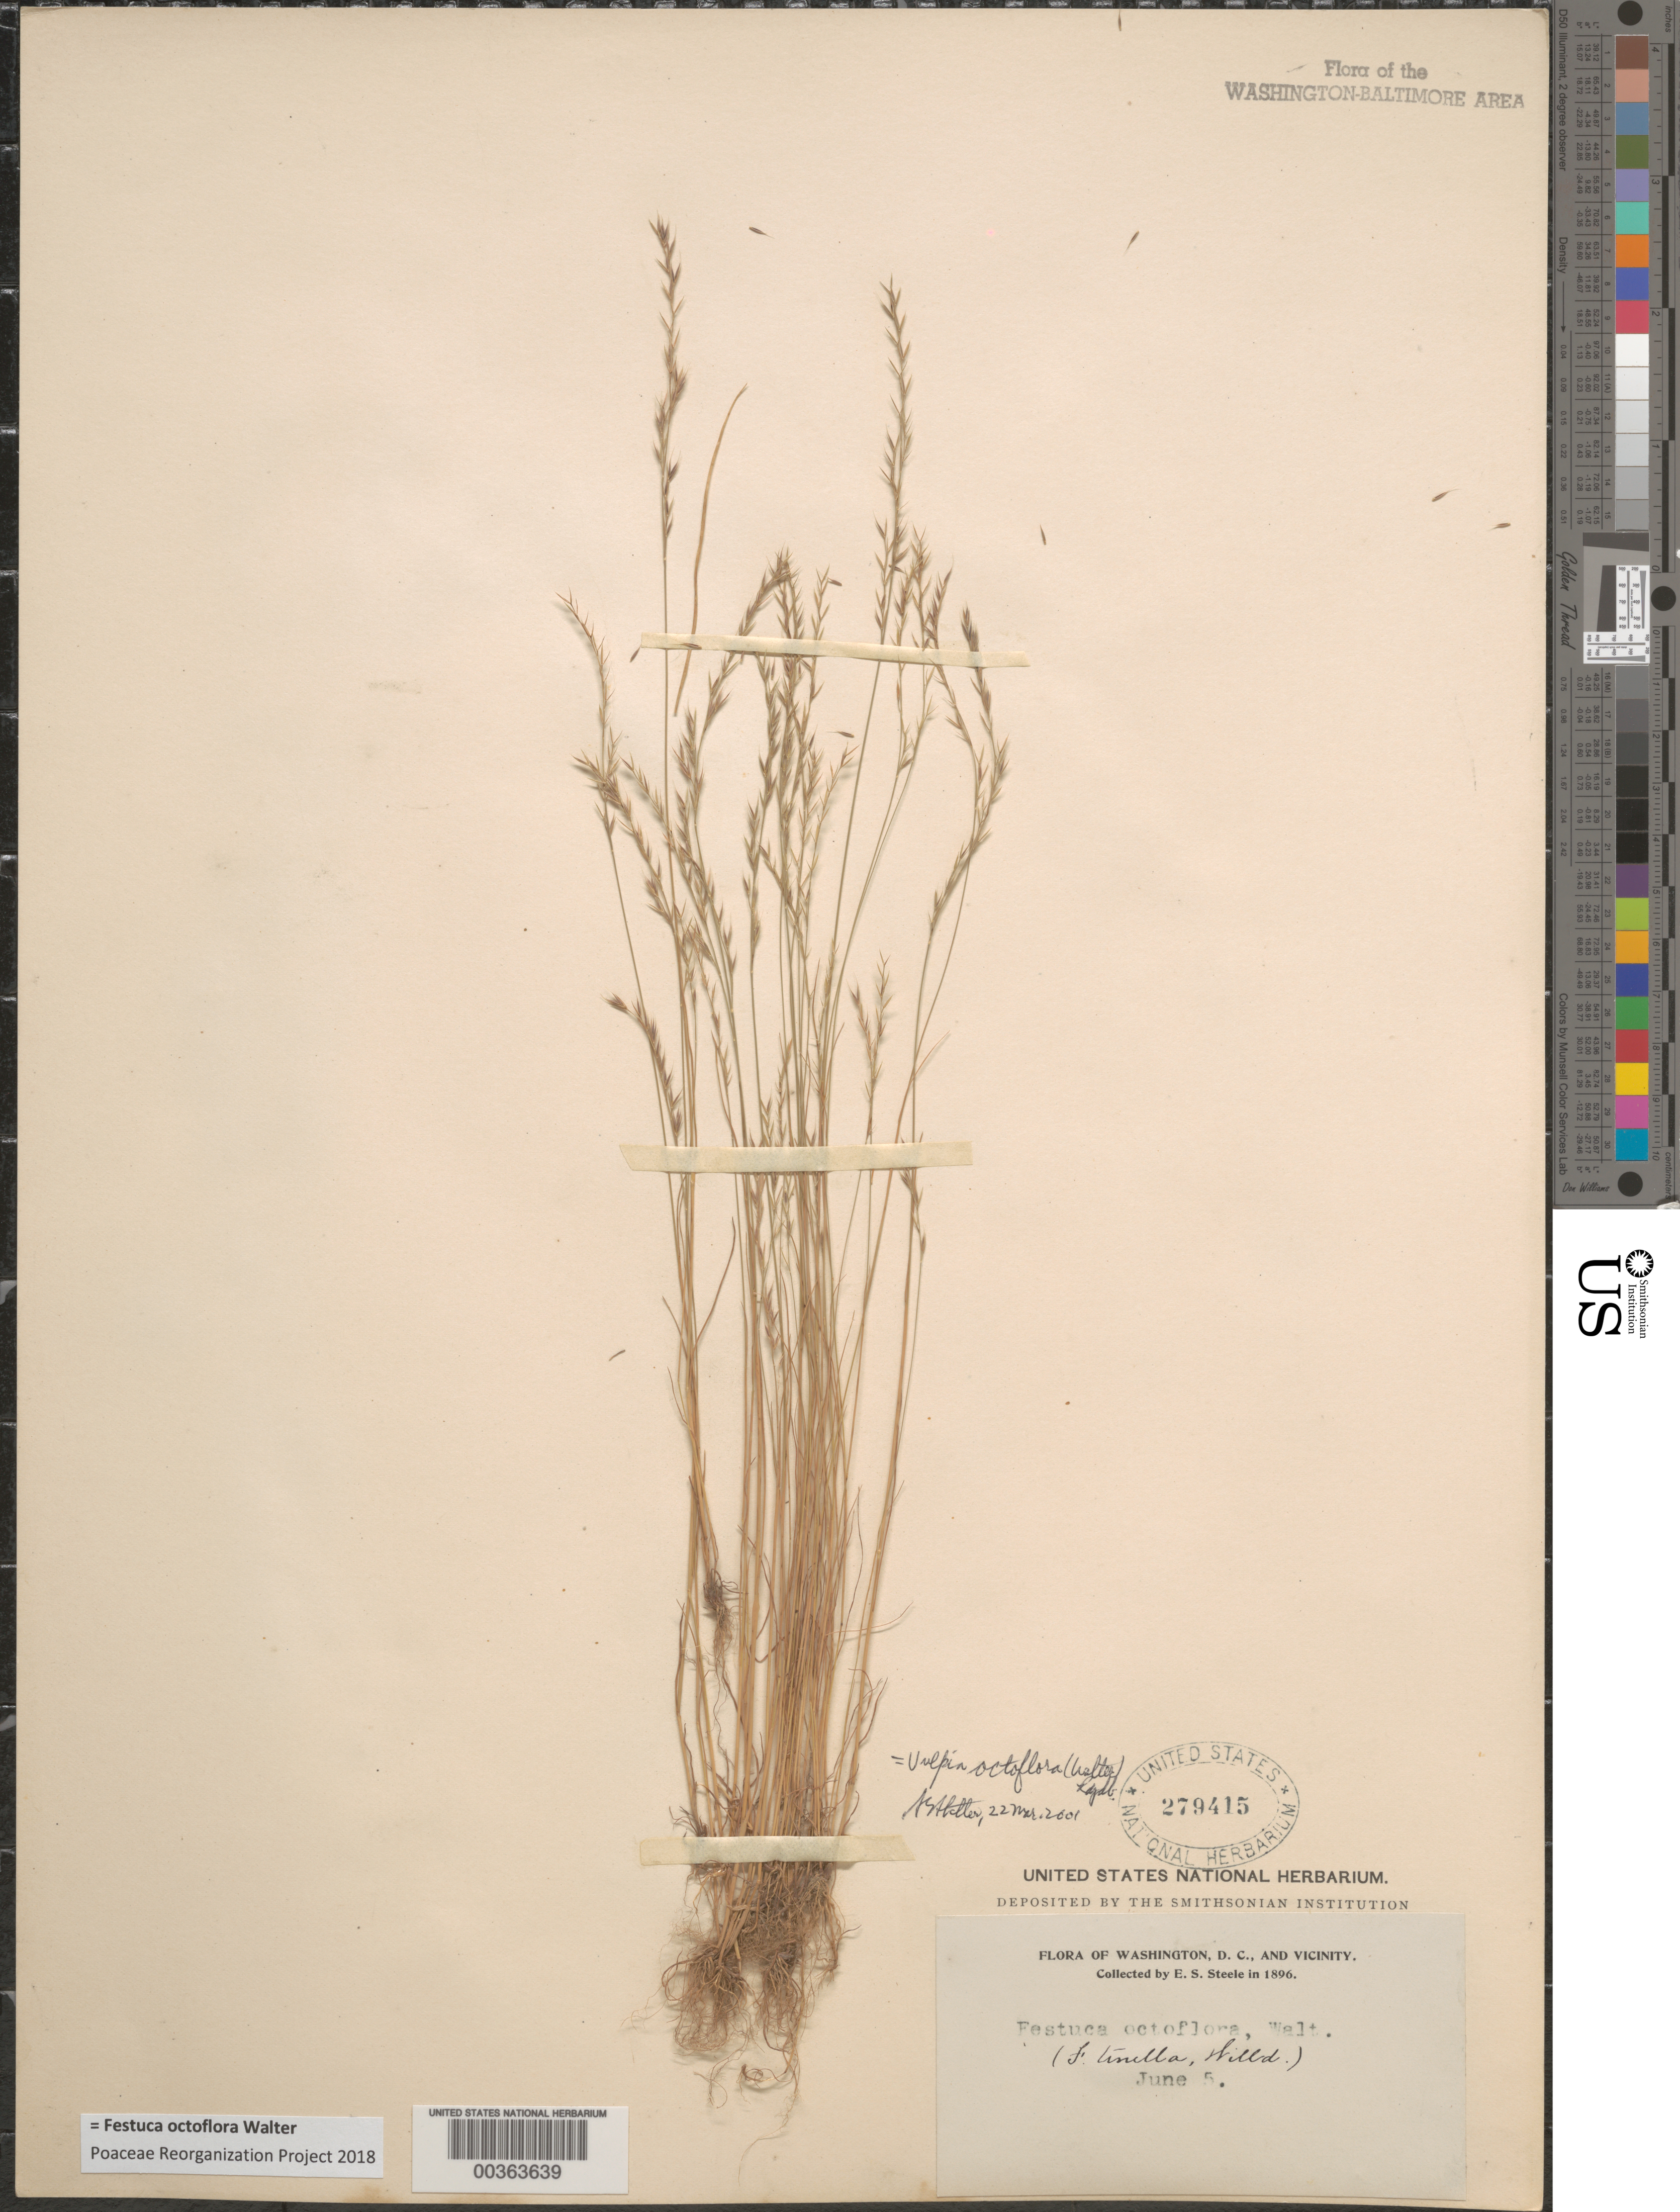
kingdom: Plantae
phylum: Tracheophyta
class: Liliopsida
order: Poales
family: Poaceae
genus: Festuca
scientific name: Festuca octoflora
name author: Walter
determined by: Poaceae Reorganization Project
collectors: E. Steele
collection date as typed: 05 Jun 1896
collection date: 1896-06-05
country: United States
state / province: District of Columbia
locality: Washington DC area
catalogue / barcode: US 279415